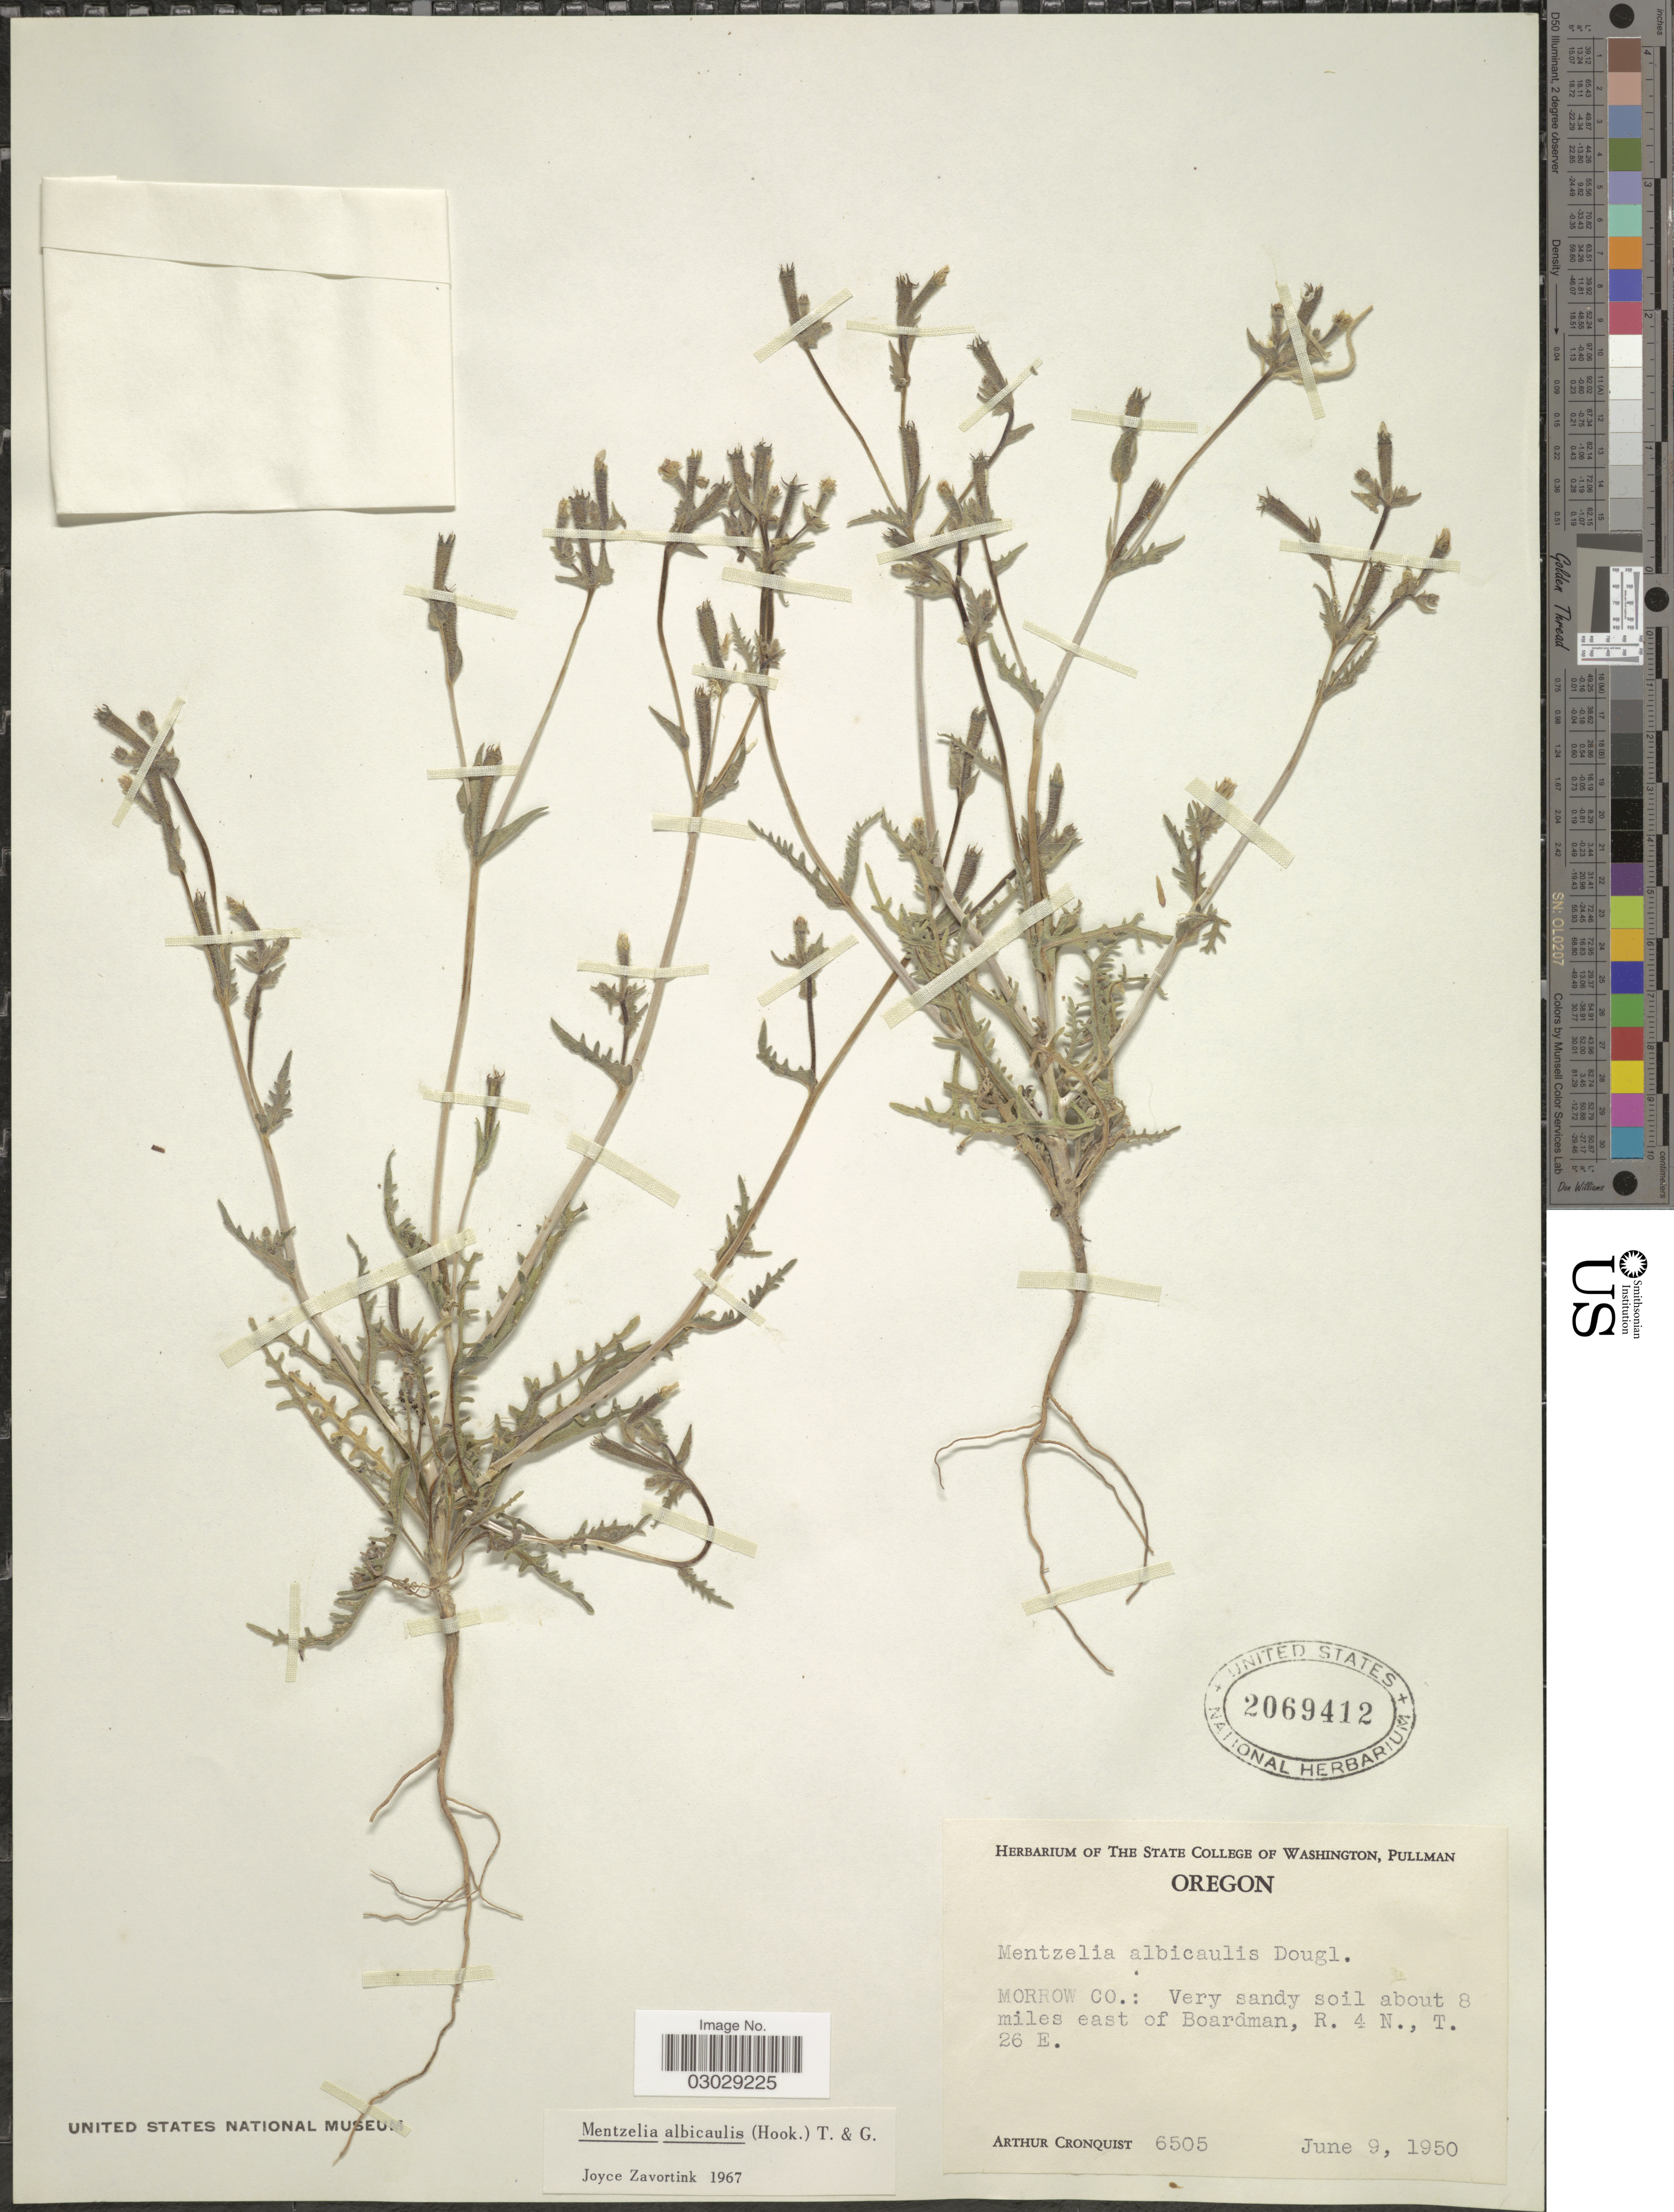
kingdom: Plantae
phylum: Tracheophyta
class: Magnoliopsida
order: Cornales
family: Loasaceae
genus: Mentzelia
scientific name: Mentzelia albicaulis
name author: (Douglas ex Hook.) Douglas ex Torr. & A. Gray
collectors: A. J. Cronquist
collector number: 6505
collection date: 1950-06-09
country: United States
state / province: Oregon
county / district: Morrow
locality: Morrow Co.: Very sandy soil about 8 miles east of Boardman, R. 4 N., T. 26 E.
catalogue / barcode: US 2069412